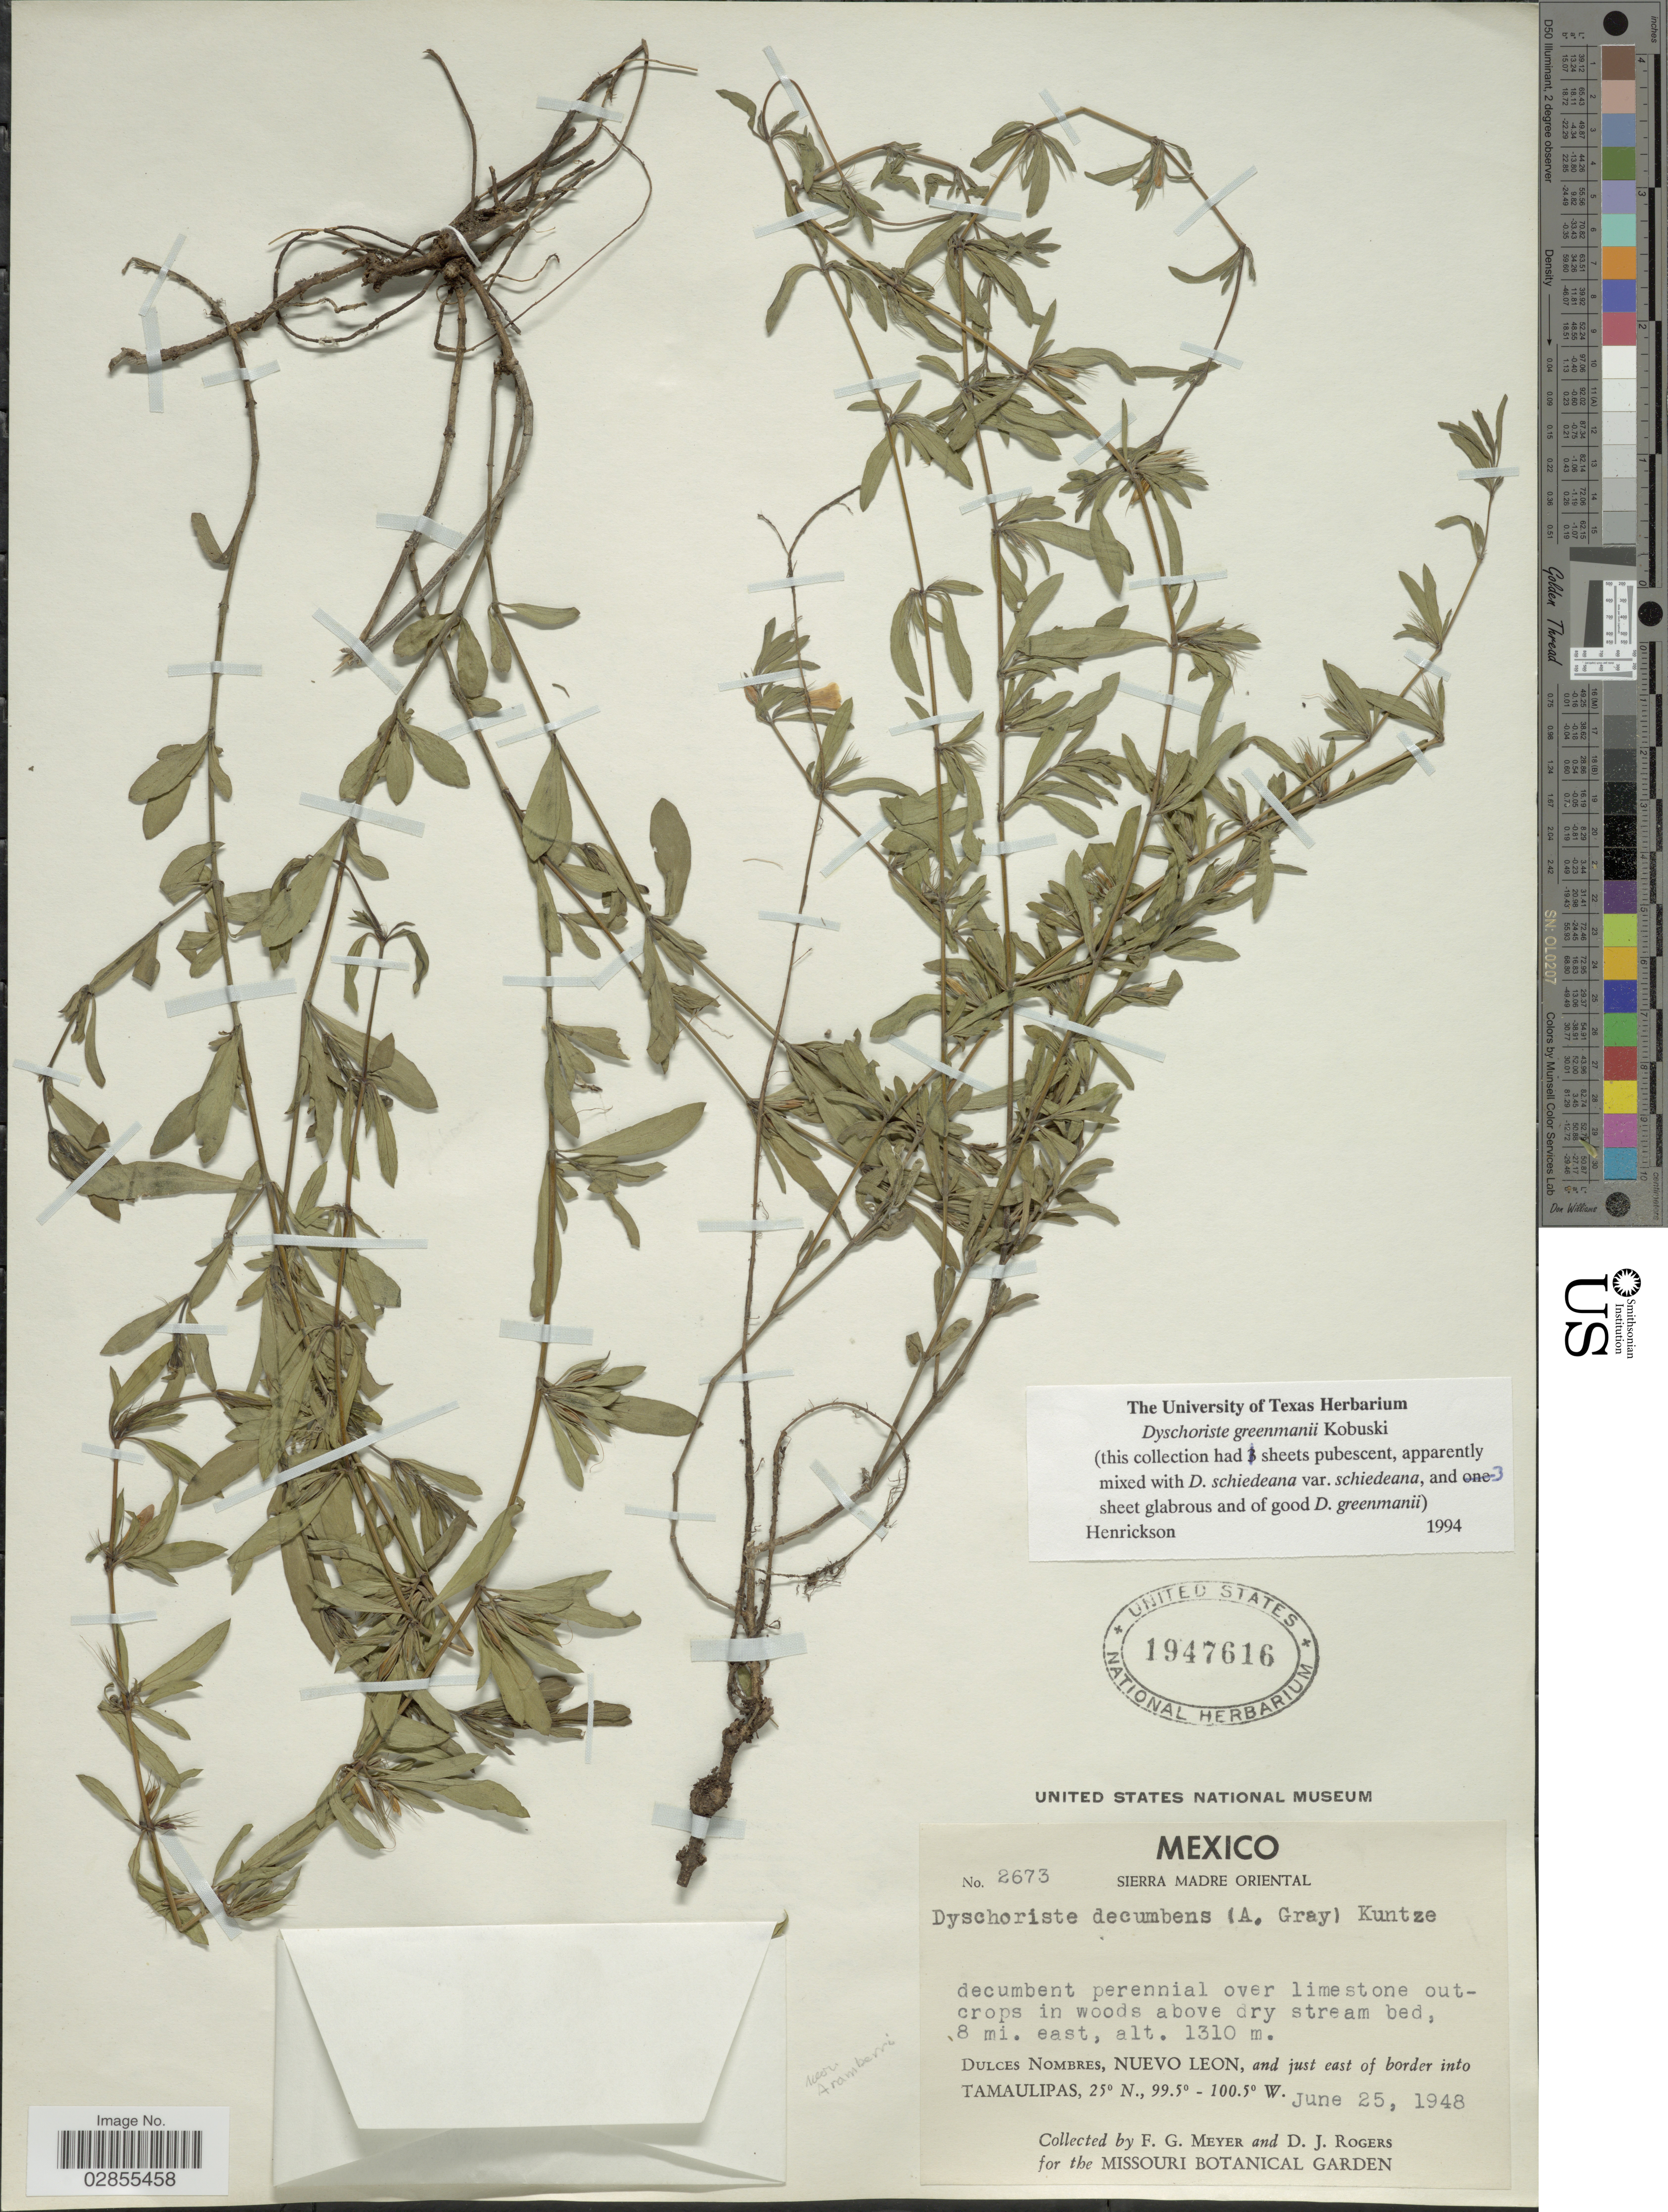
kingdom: Plantae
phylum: Tracheophyta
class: Magnoliopsida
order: Lamiales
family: Acanthaceae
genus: Dyschoriste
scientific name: Dyschoriste greenmanii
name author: Kobuski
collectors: F. G. Meyer & D. J. Rogers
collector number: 2673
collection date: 1948-06-25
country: Mexico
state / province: Nuevo León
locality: Sierra Madre Oriental. Dulces Nombres, Nuevo Leon, and just east of border into Tamaulipas.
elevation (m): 1310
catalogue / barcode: US 1947616